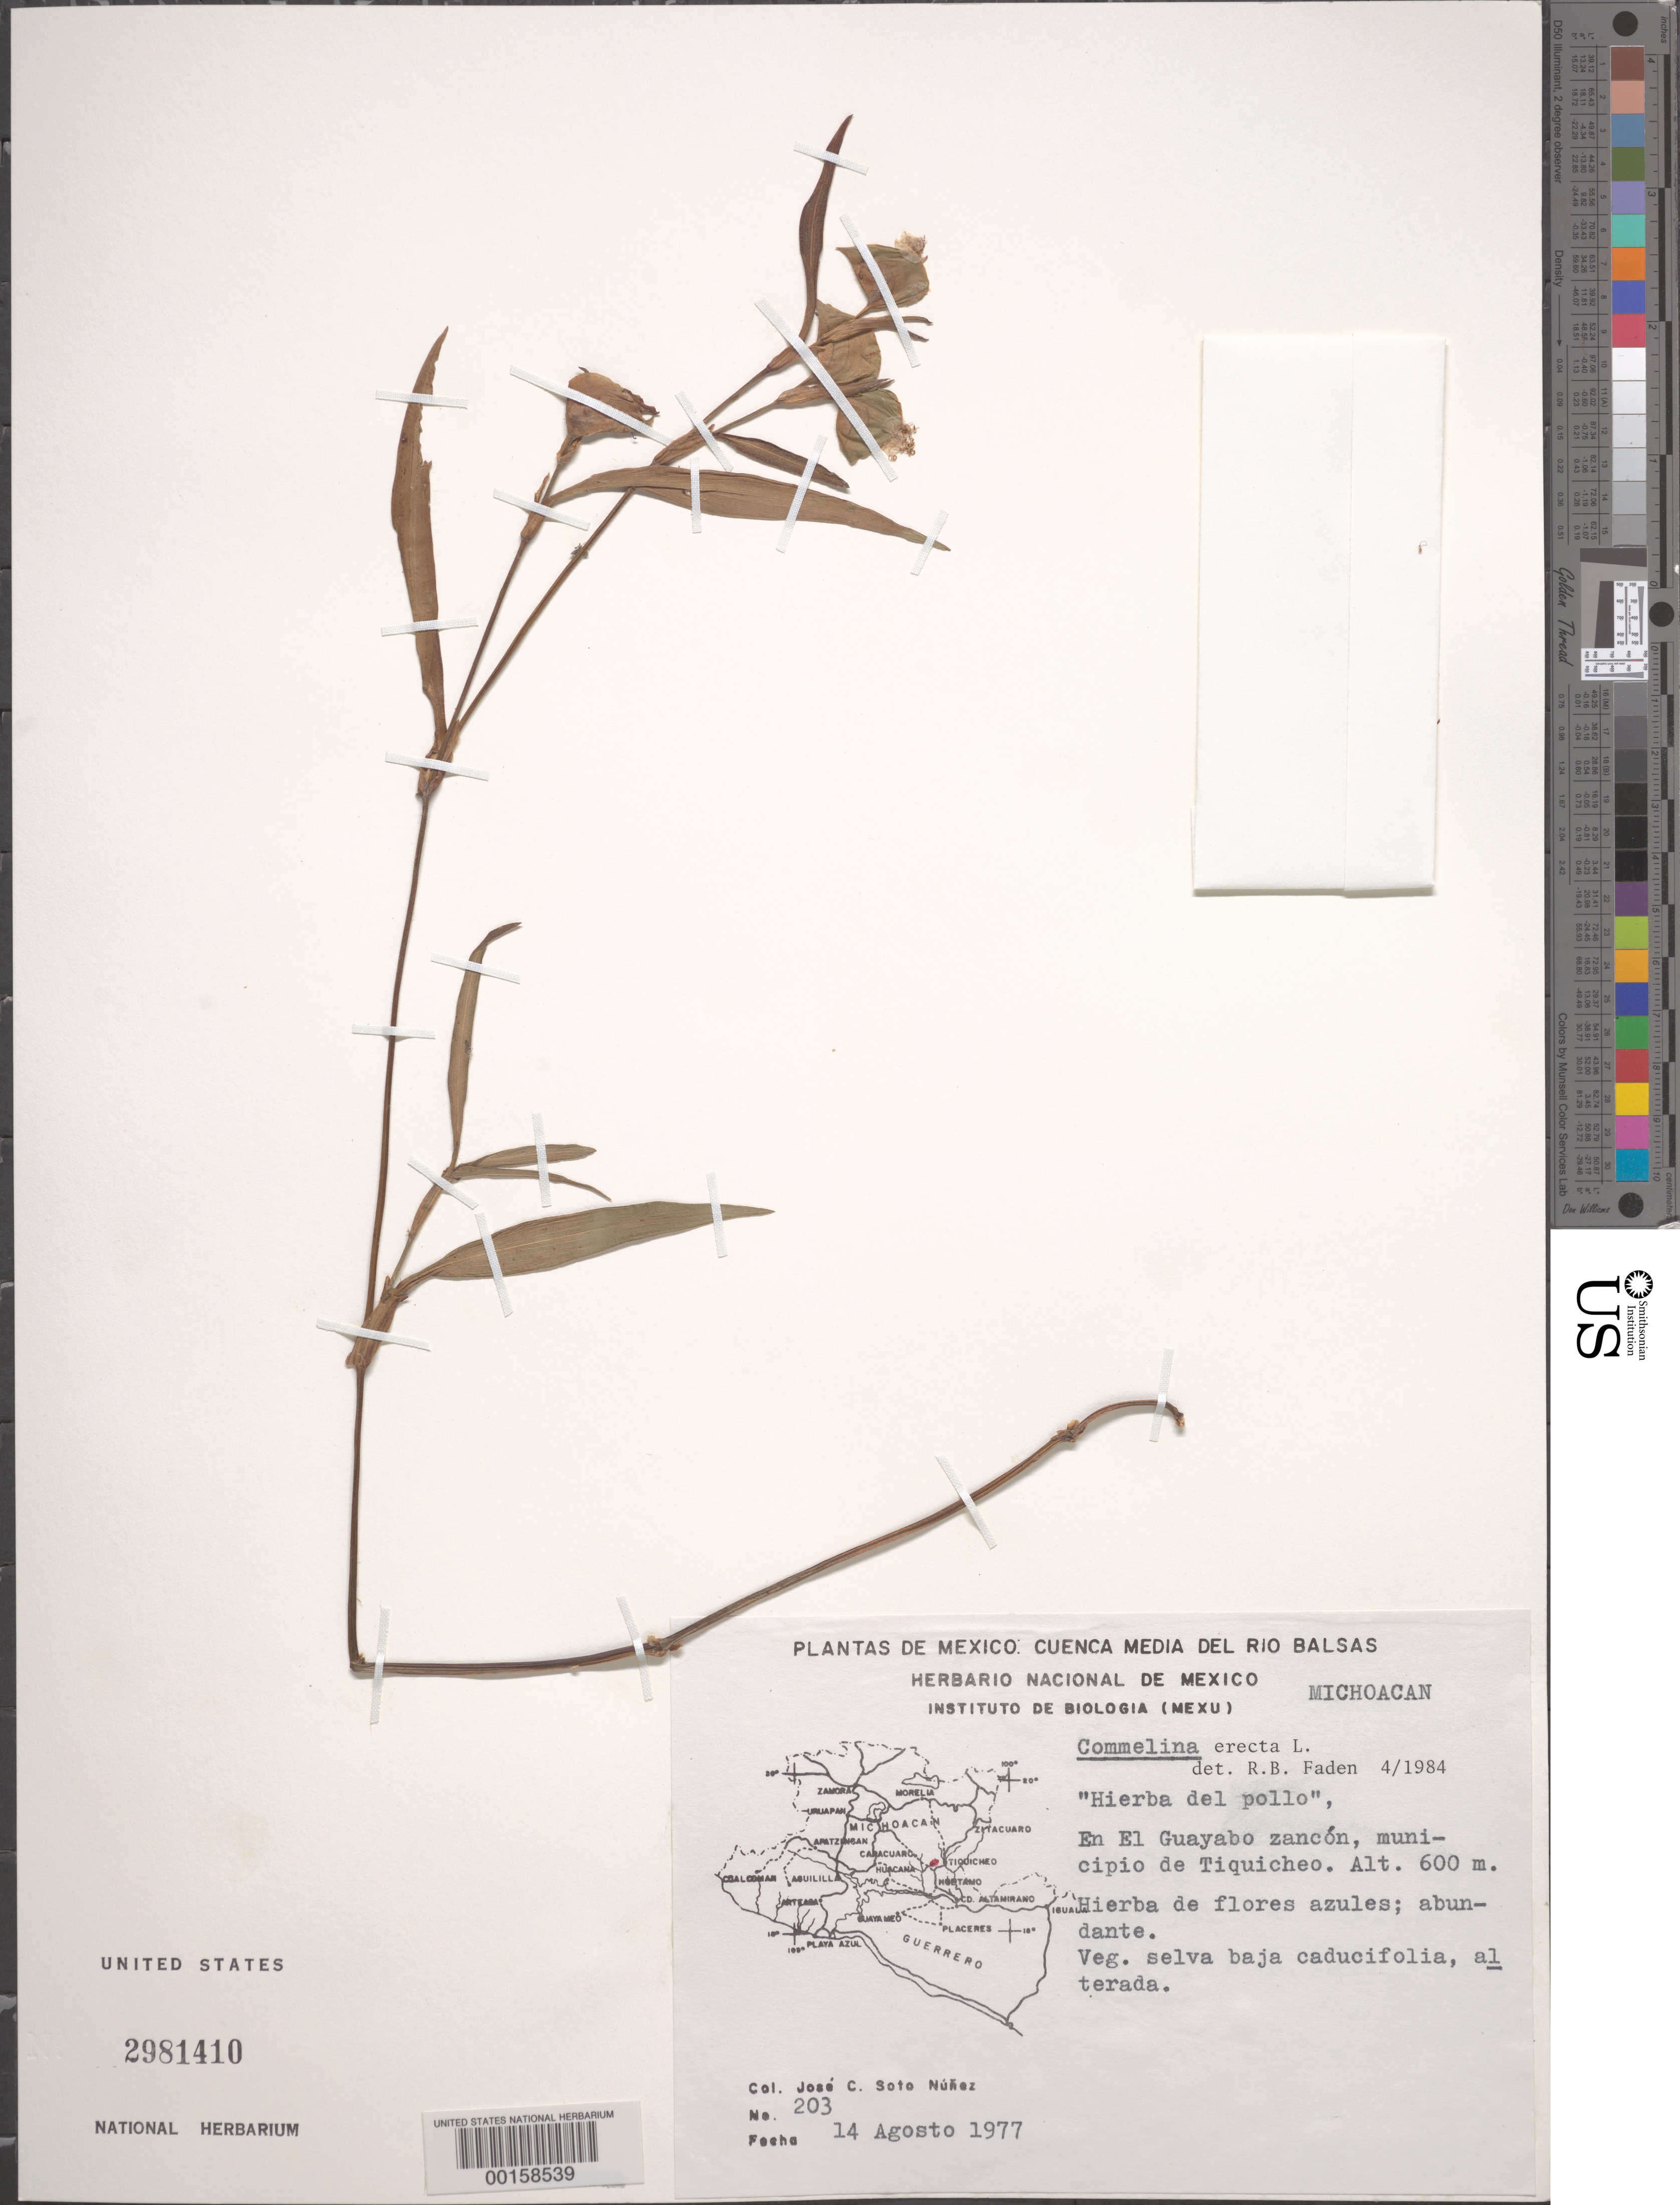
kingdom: Plantae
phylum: Tracheophyta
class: Liliopsida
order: Commelinales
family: Commelinaceae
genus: Commelina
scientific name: Commelina erecta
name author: L.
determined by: Faden, Robert B., (US), Smithsonian Institution - National Museum of Natural History (UNITED STATES)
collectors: J. C. Soto Núñez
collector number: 203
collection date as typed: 14 Aug 1977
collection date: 1977-08-14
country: Mexico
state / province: Michoacán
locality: Tiquicheo; el guayabo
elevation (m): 600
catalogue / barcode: US 2981410